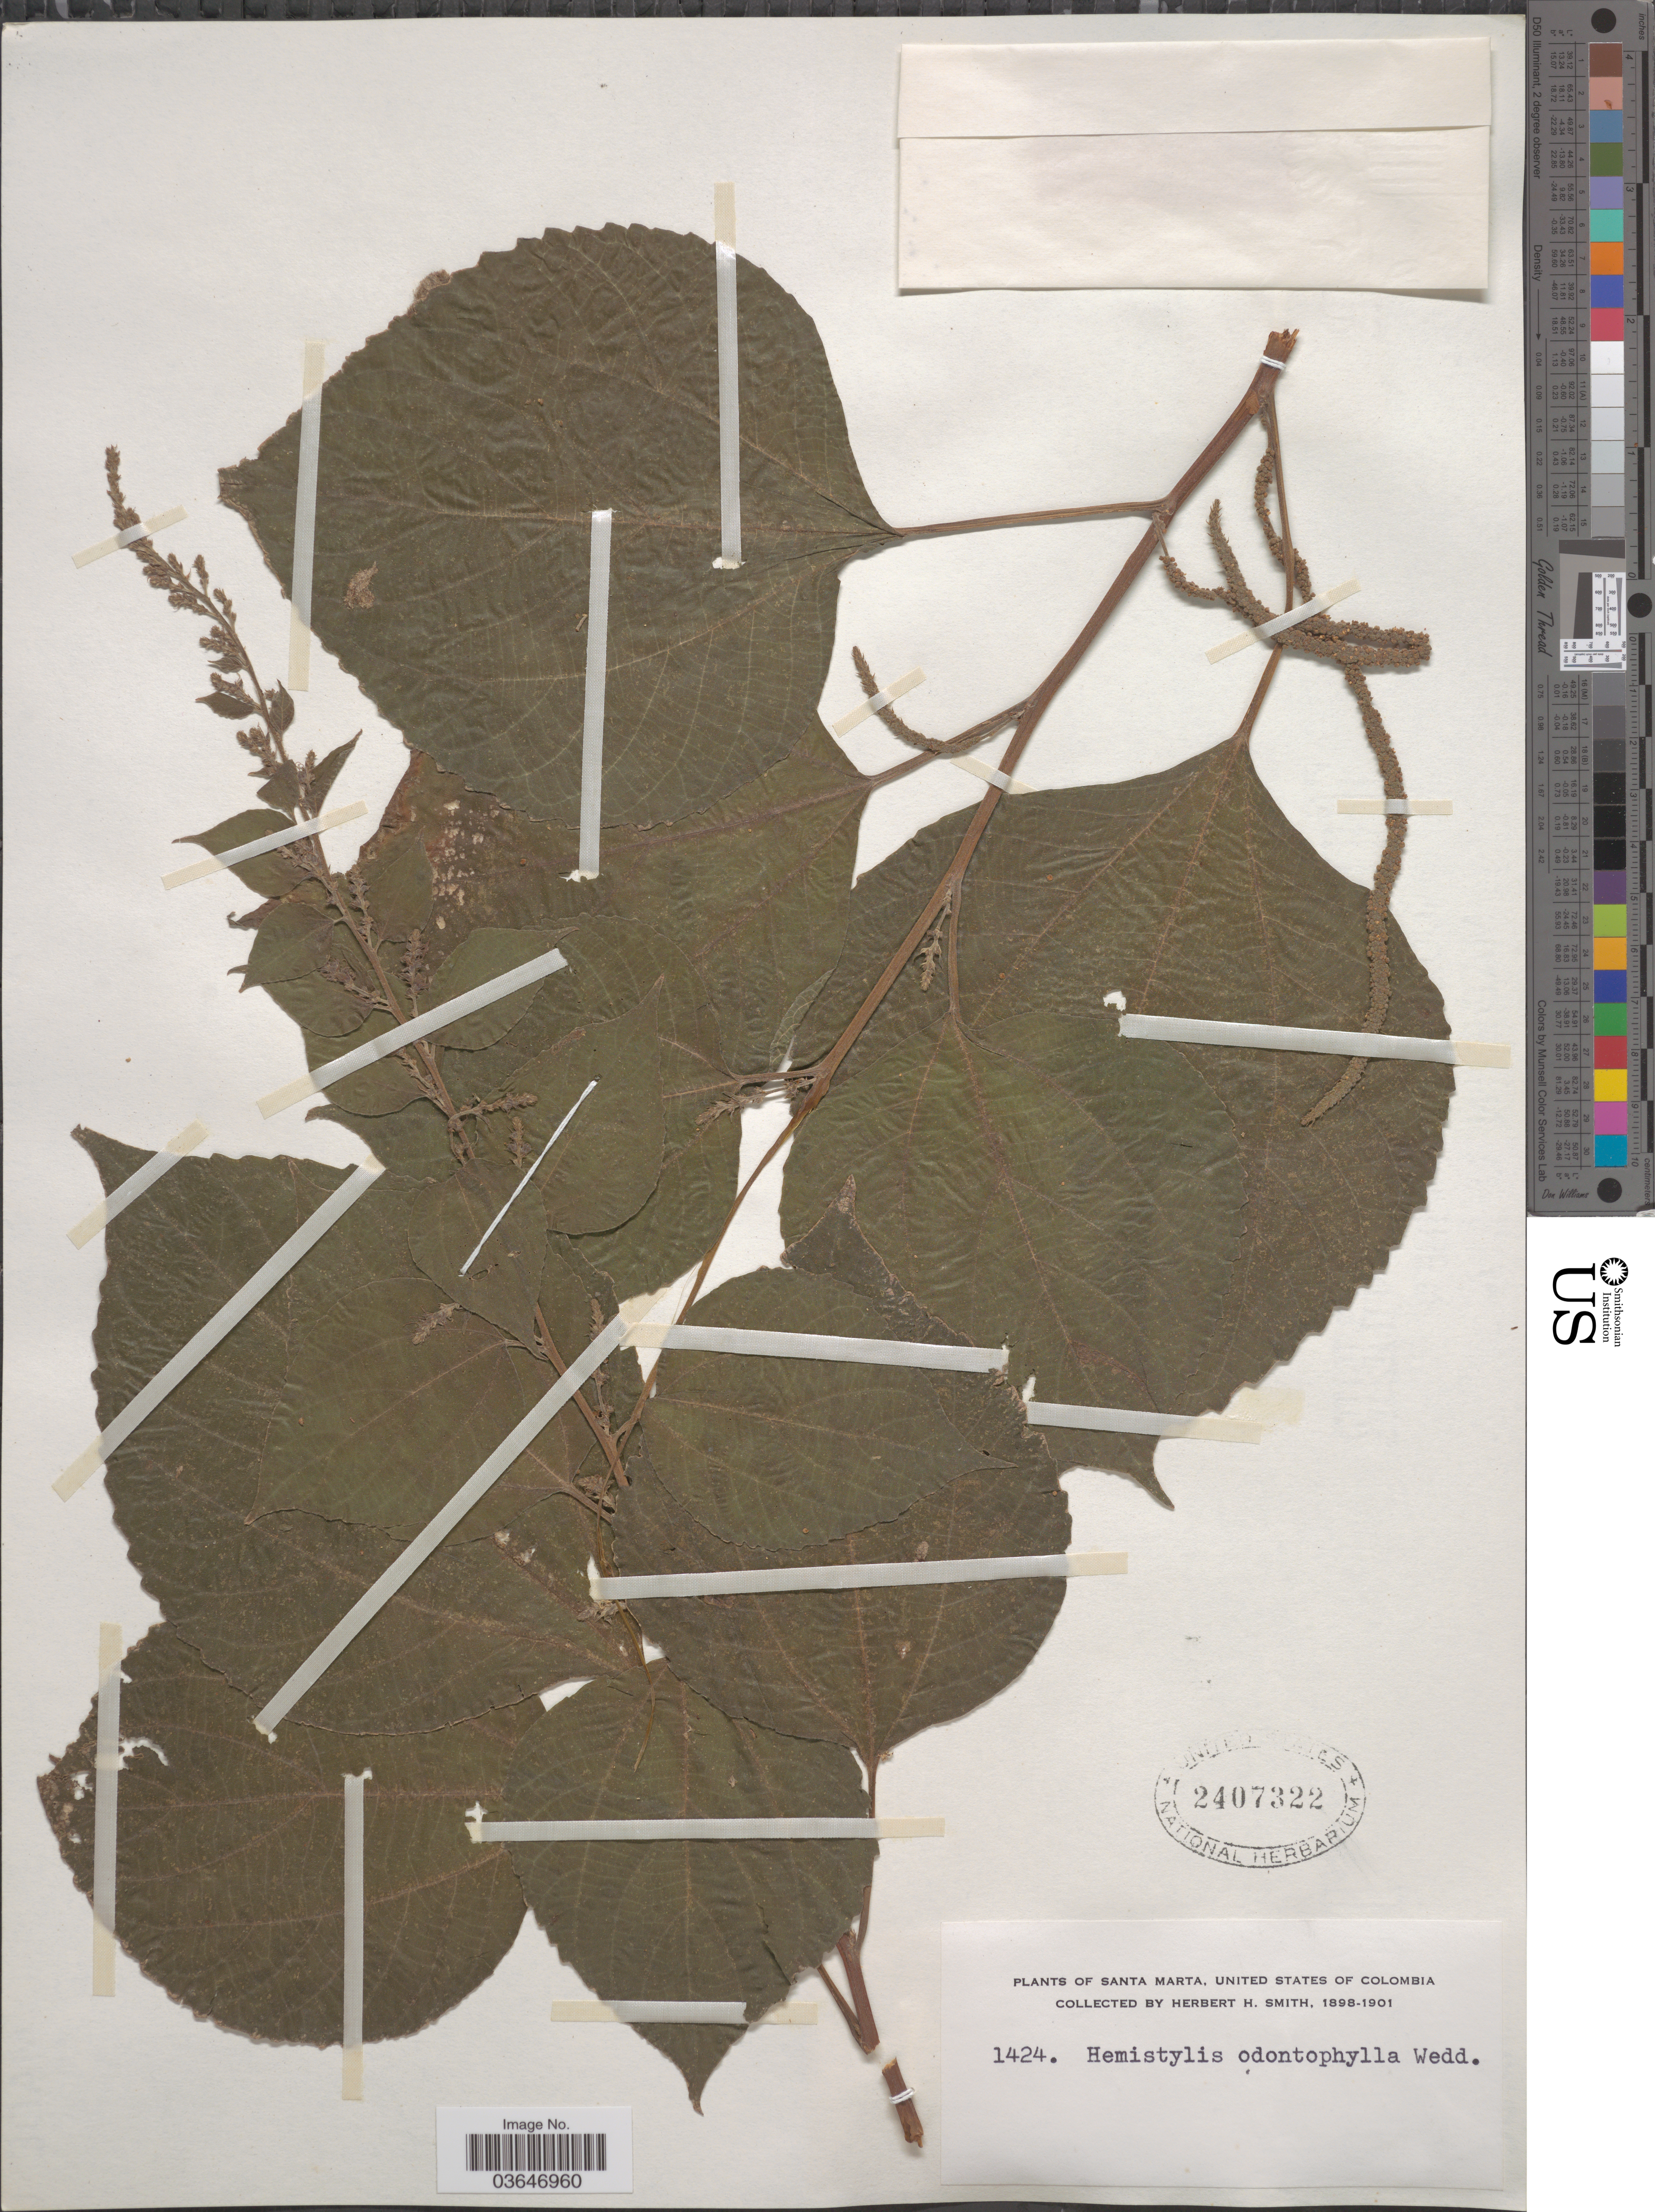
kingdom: Plantae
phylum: Tracheophyta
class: Magnoliopsida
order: Rosales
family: Urticaceae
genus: Hemistylus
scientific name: Hemistylus odontophylla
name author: Wedd. in DC.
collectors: Herbert H. Smith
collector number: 1424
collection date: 1898/1901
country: Colombia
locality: Santa Marta, United States of Colombia.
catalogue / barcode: US 2407322